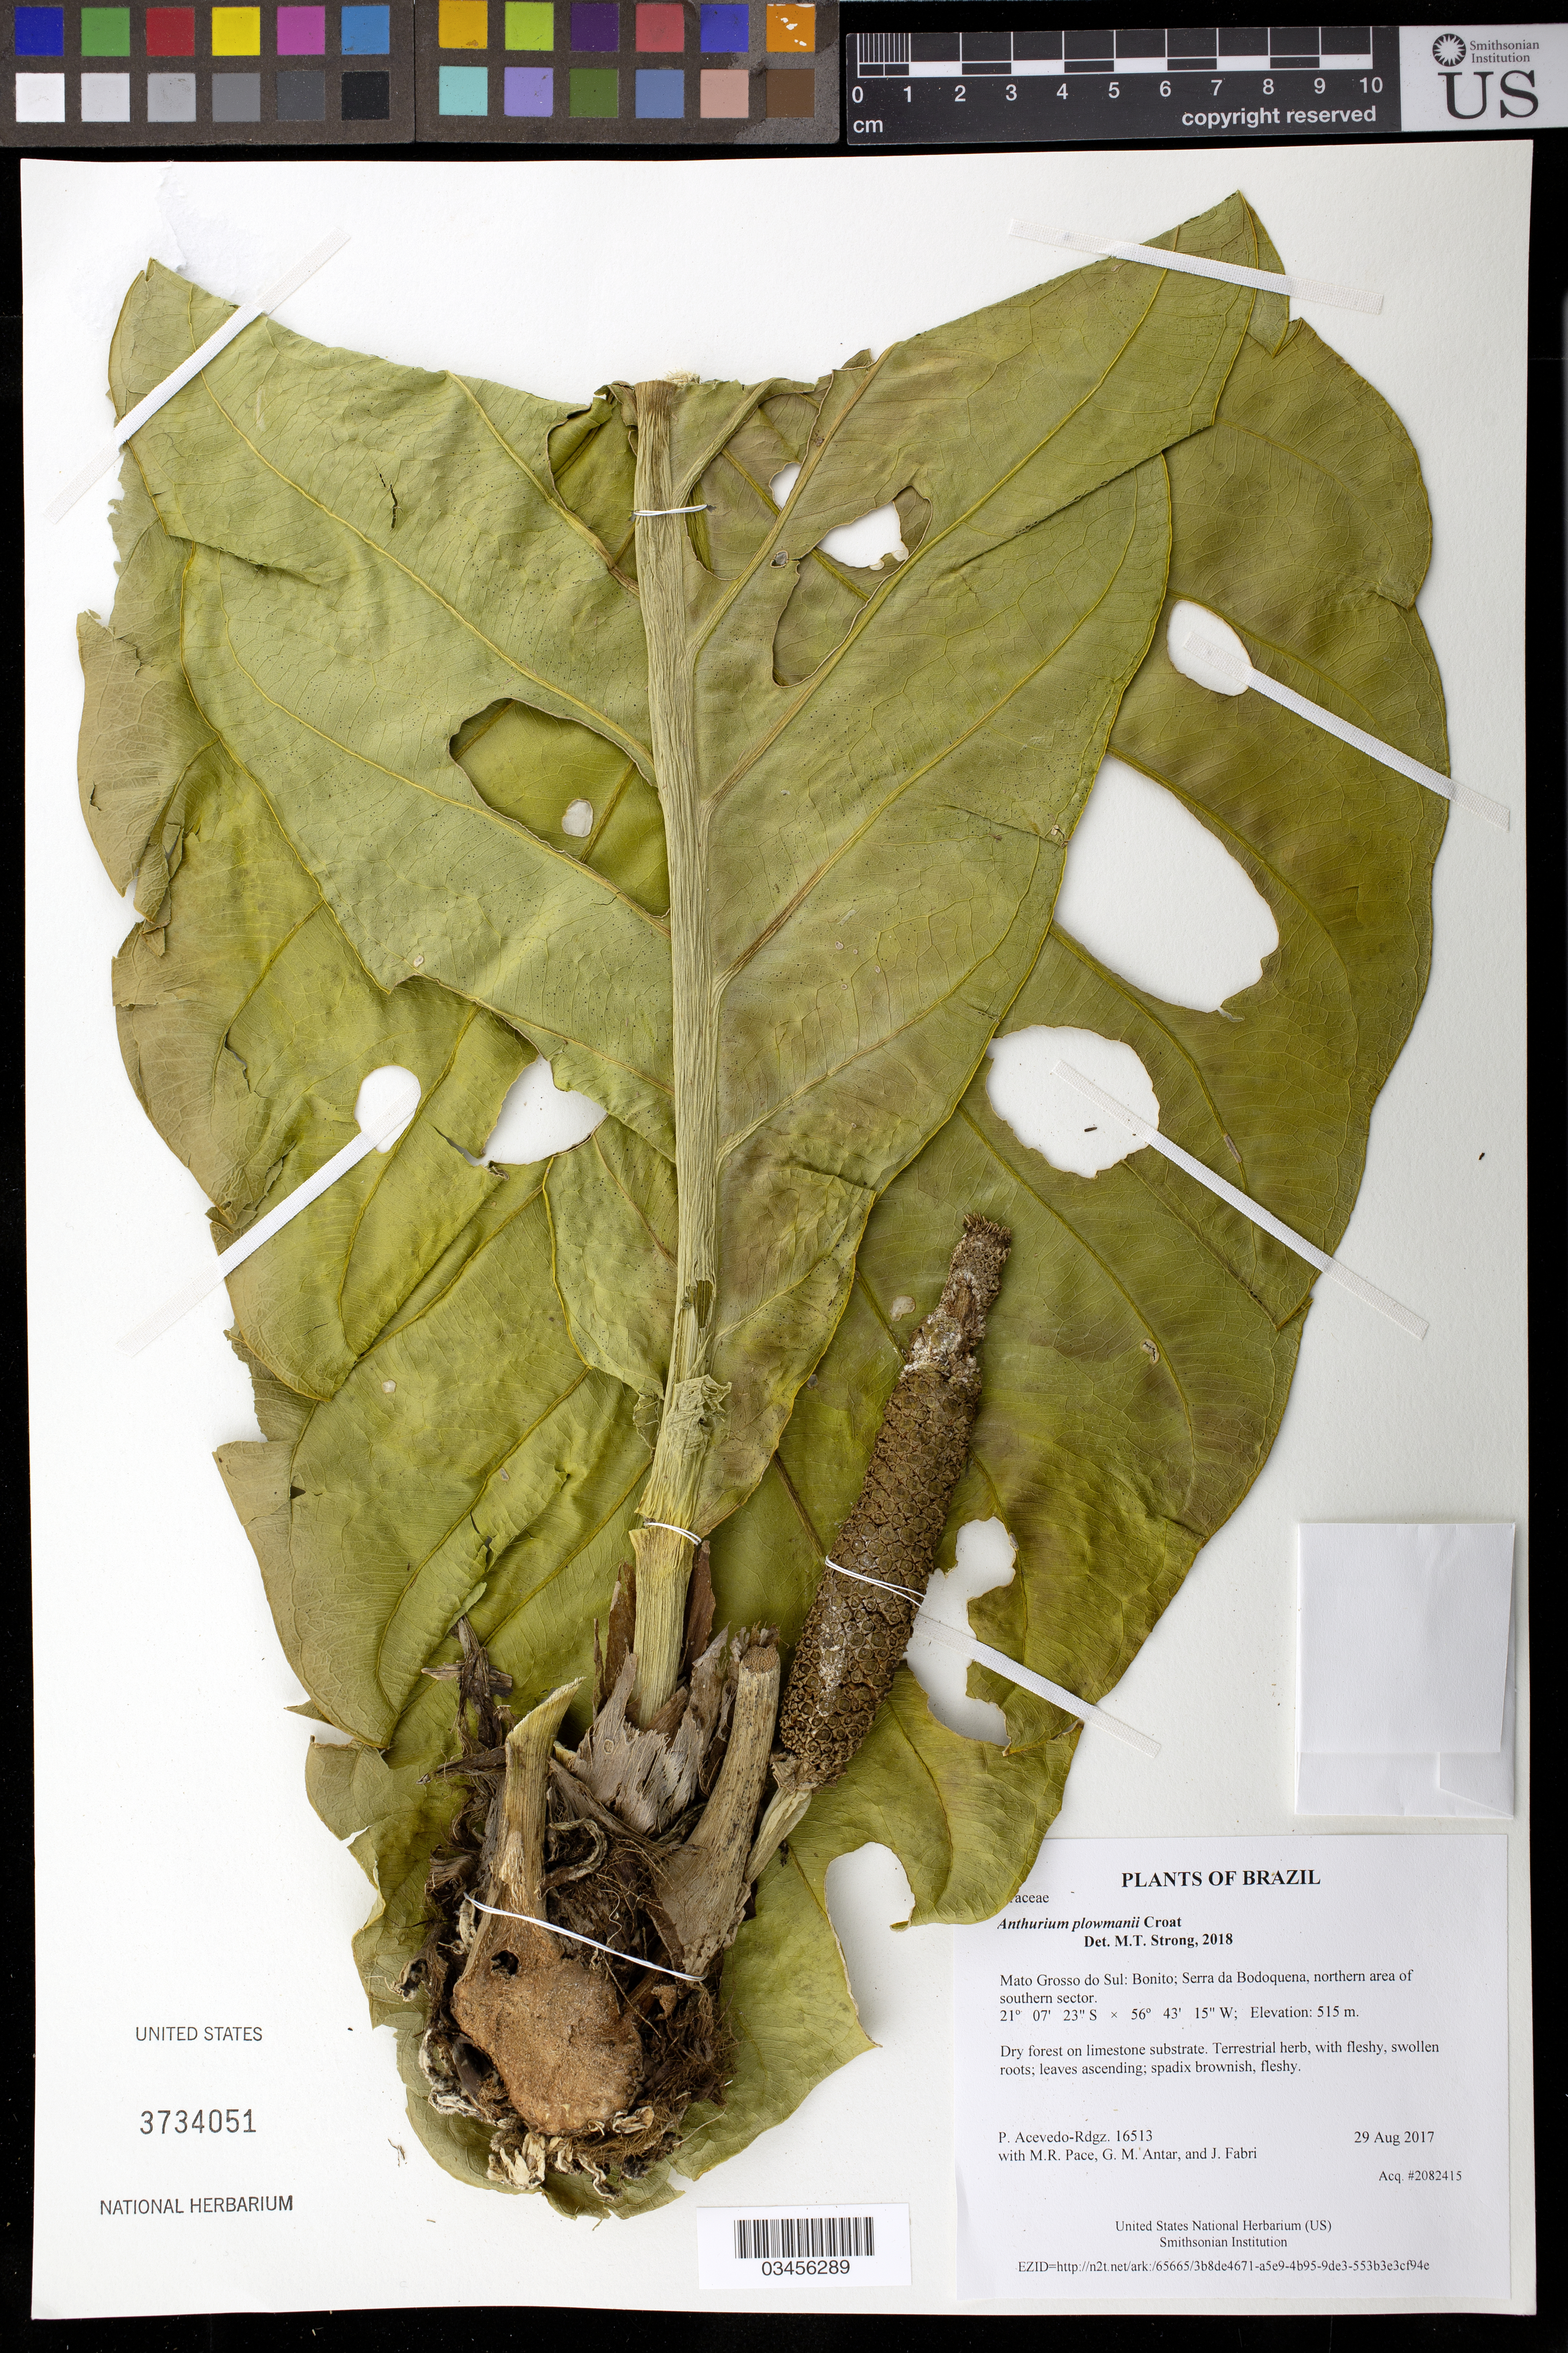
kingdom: Plantae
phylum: Tracheophyta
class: Liliopsida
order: Alismatales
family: Araceae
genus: Anthurium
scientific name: Anthurium plowmanii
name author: Croat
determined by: Strong, Mark T., (BOT), Smithsonian Institution - National Museum of Natural History (UNITED STATES)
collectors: P. Acevedo-Rodr., M. R. Pace, G. M. Antar & J. Fabri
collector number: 16513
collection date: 2017-08-29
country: Brazil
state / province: Mato Grosso do Sul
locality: Bonito; Serra da Bodoquena, northern area of southern sector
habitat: Dry forest on limestone substrate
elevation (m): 515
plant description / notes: US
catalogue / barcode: US 3734051